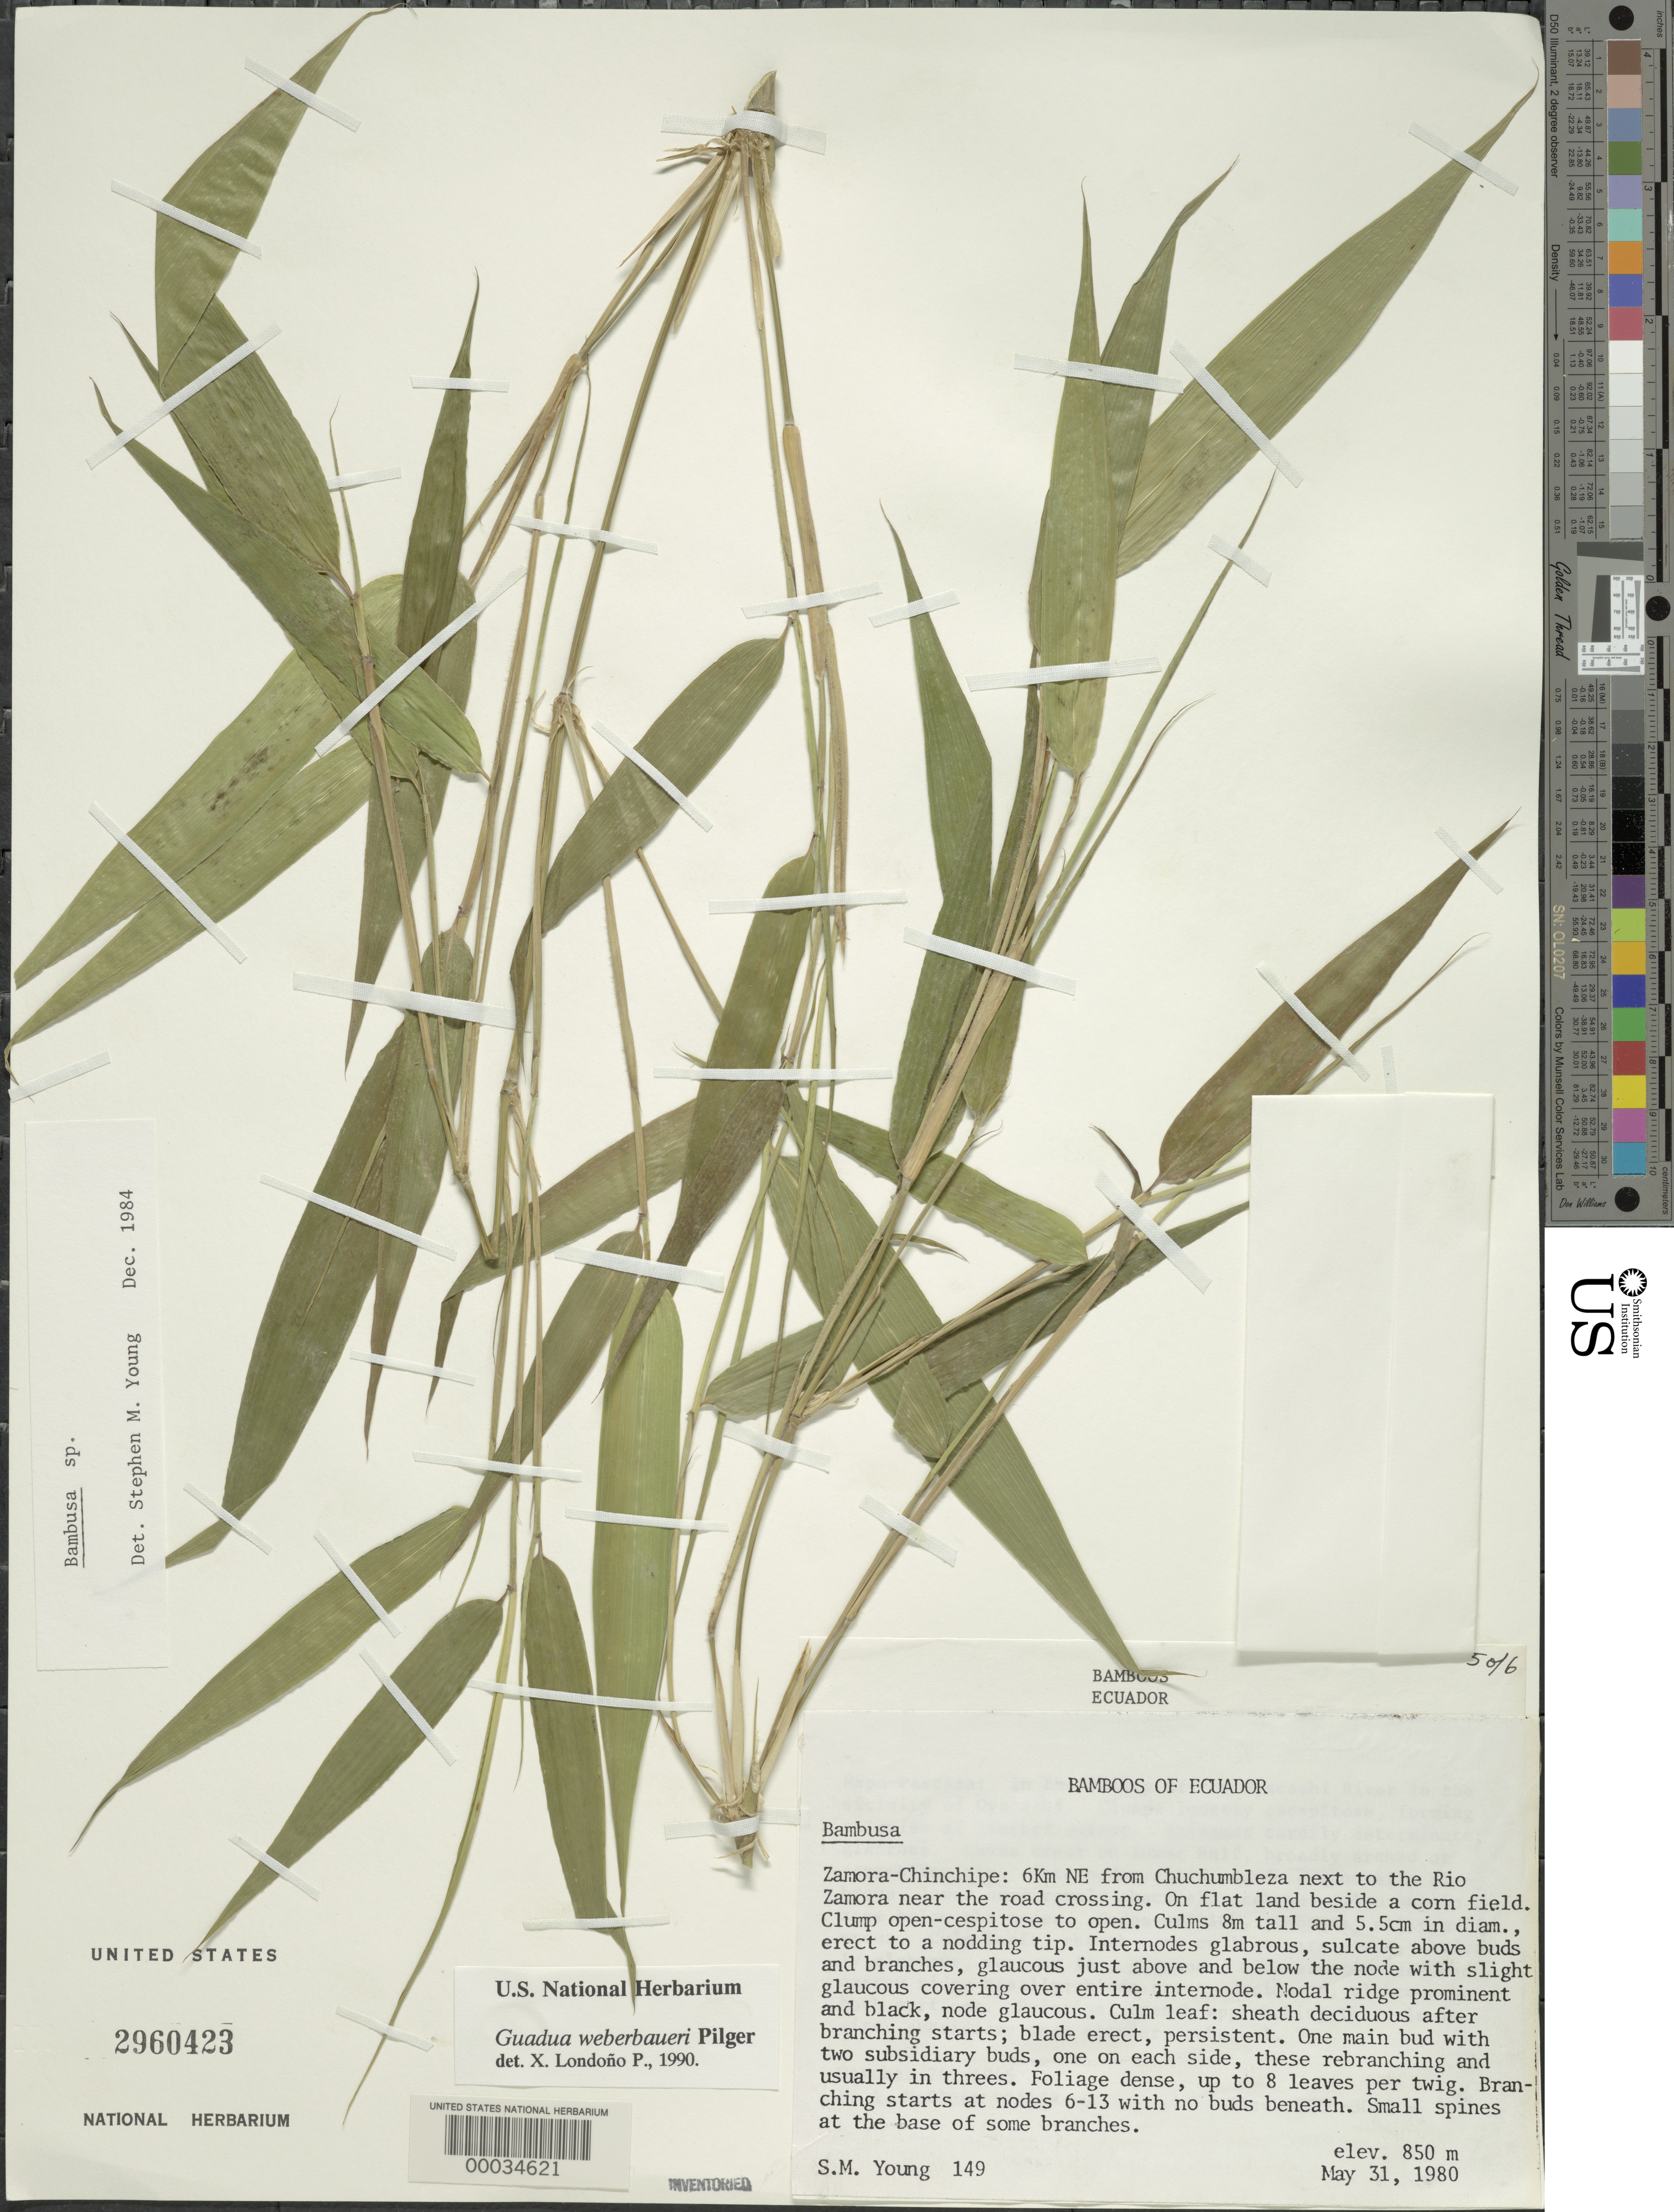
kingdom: Plantae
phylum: Tracheophyta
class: Liliopsida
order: Poales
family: Poaceae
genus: Guadua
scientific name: Guadua weberbaueri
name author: Pilg.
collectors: S. Young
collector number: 149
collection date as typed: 31 May 1980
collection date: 1980-05-31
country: Ecuador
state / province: Zamora-Chinchipe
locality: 6 km NEfrom chuchumbleza next to the Rio Zamora near the road crossing beside a corn field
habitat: Flat land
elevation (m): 850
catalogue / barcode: US 2960423